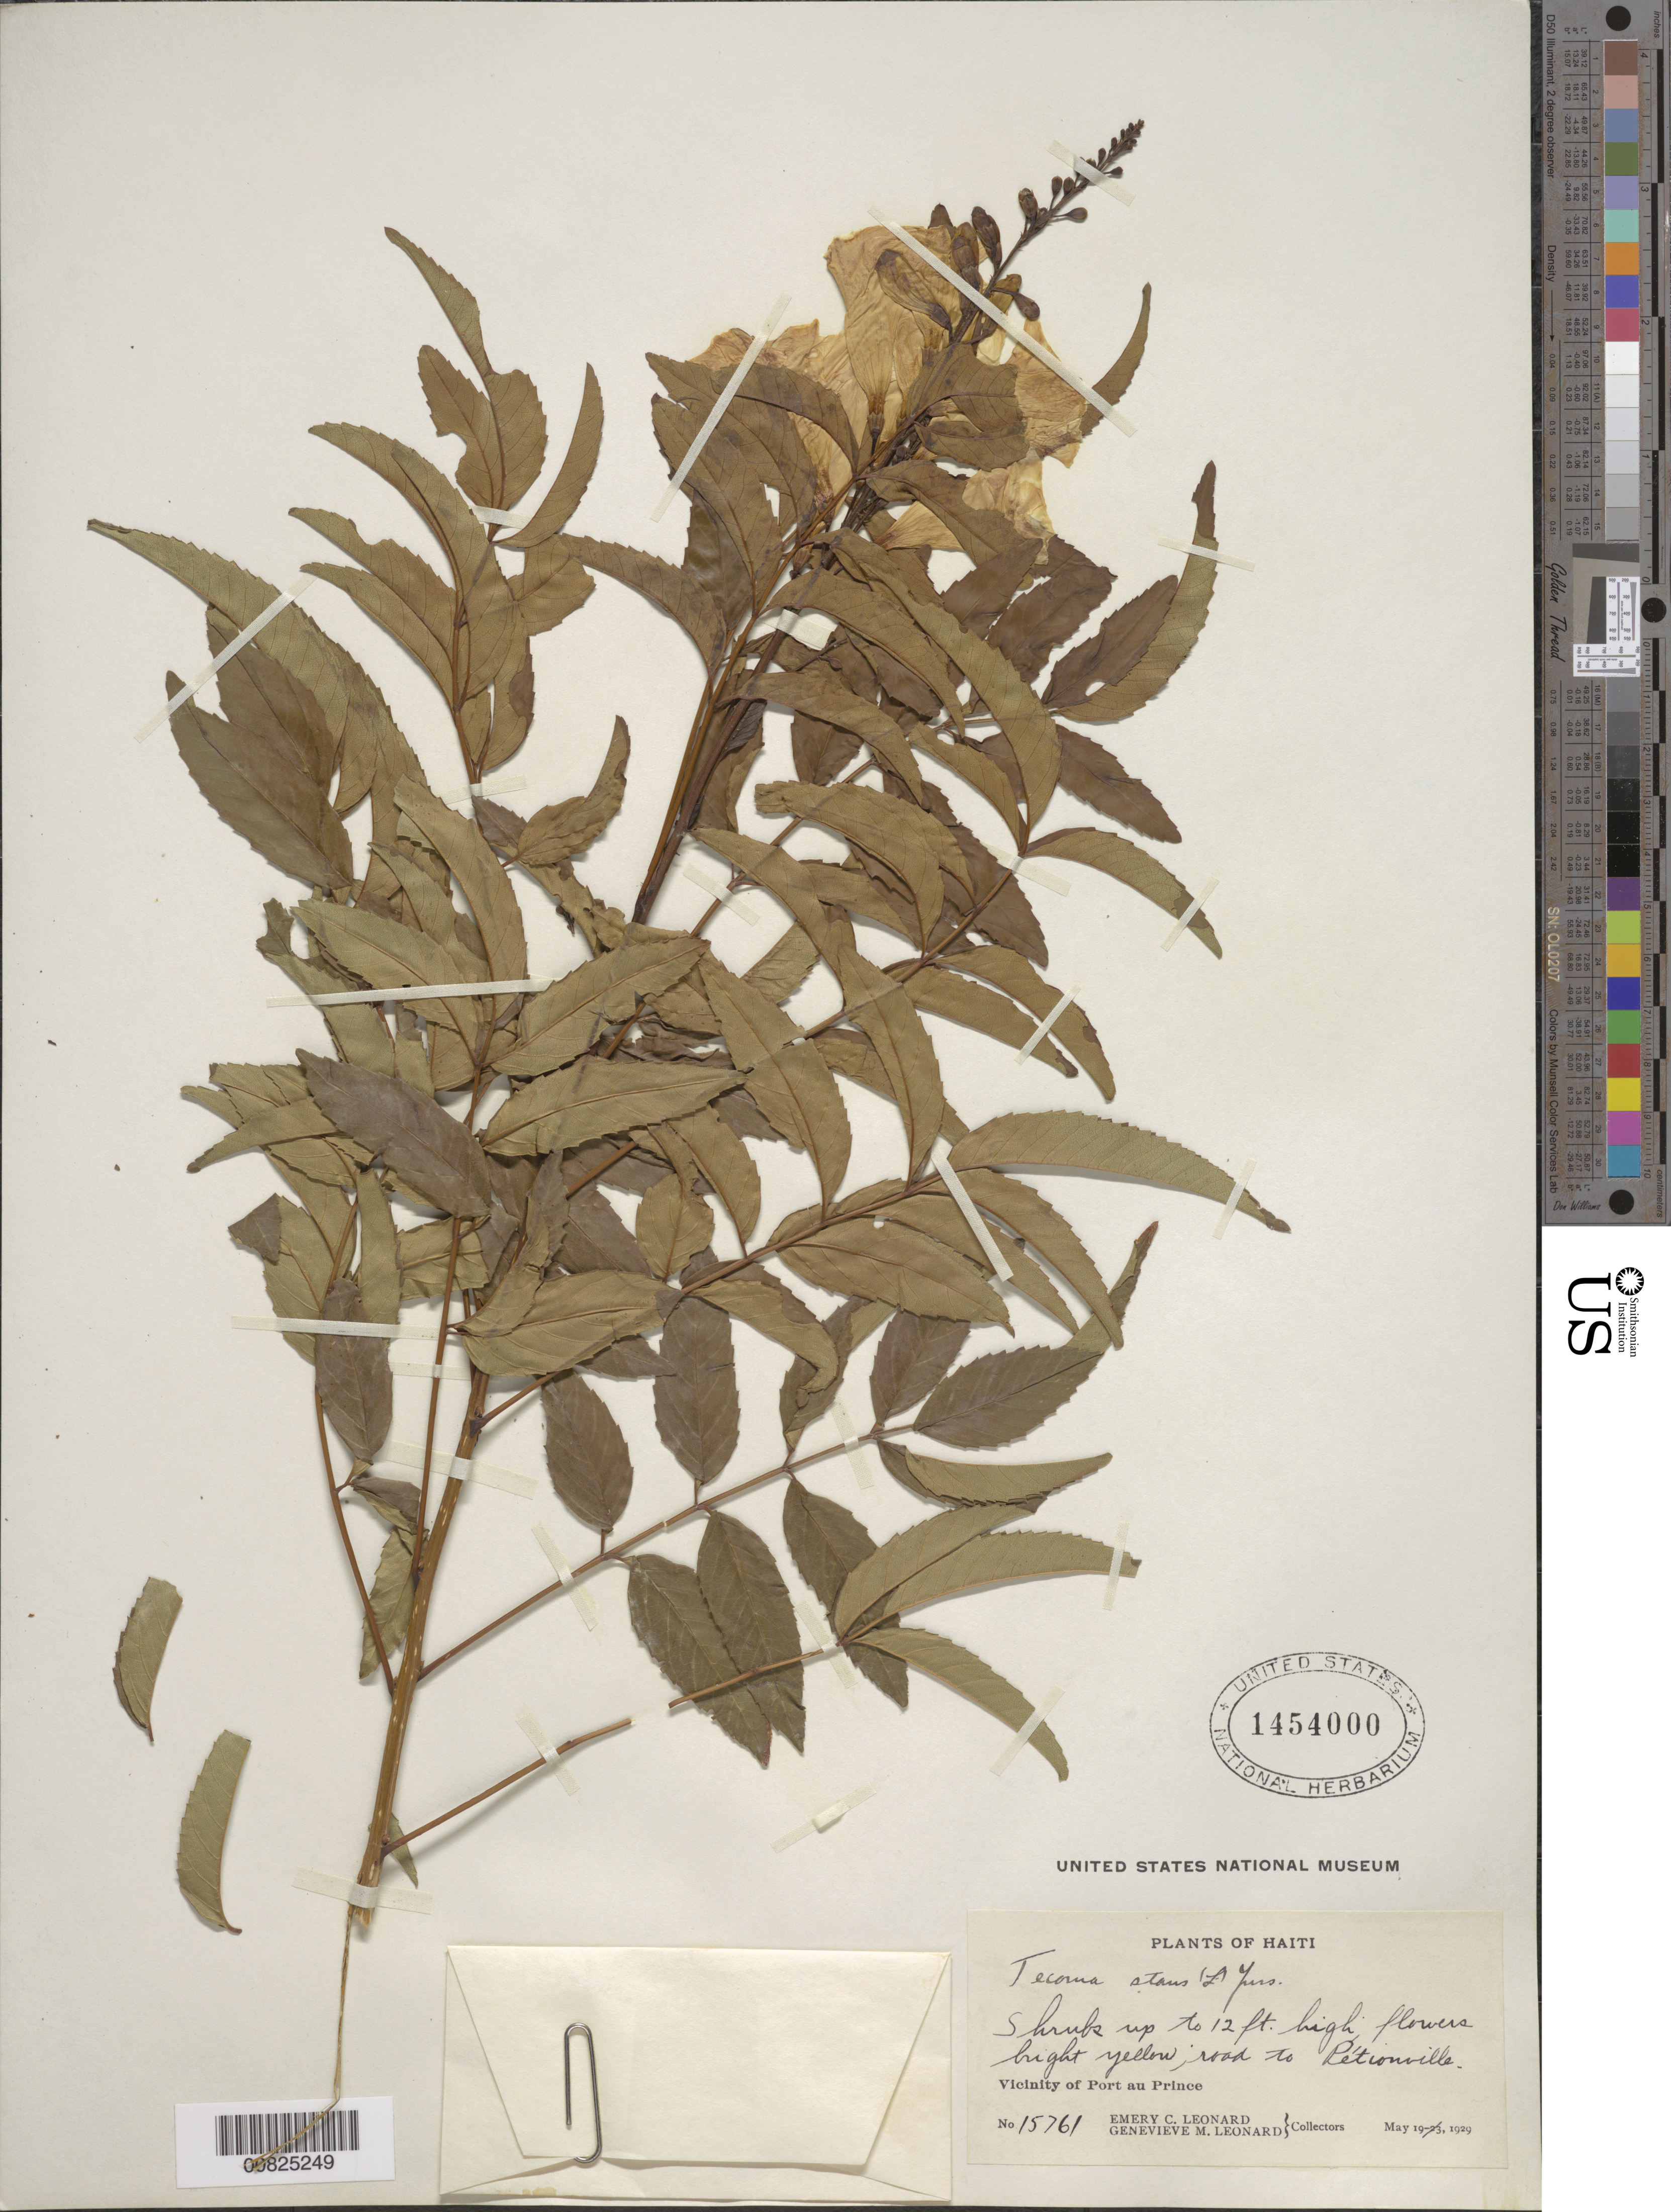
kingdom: Plantae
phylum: Tracheophyta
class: Magnoliopsida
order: Lamiales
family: Bignoniaceae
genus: Tecoma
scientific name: Tecoma stans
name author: (L.) Juss. ex Kunth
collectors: E. C. Leonard & G. M. Leonard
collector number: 15761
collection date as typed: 19 May 1929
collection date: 1929-05-19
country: Haiti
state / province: Ouest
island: Hispaniola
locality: Vicinity of Port-au-Prince, road to Pétionville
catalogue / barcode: US 1454000